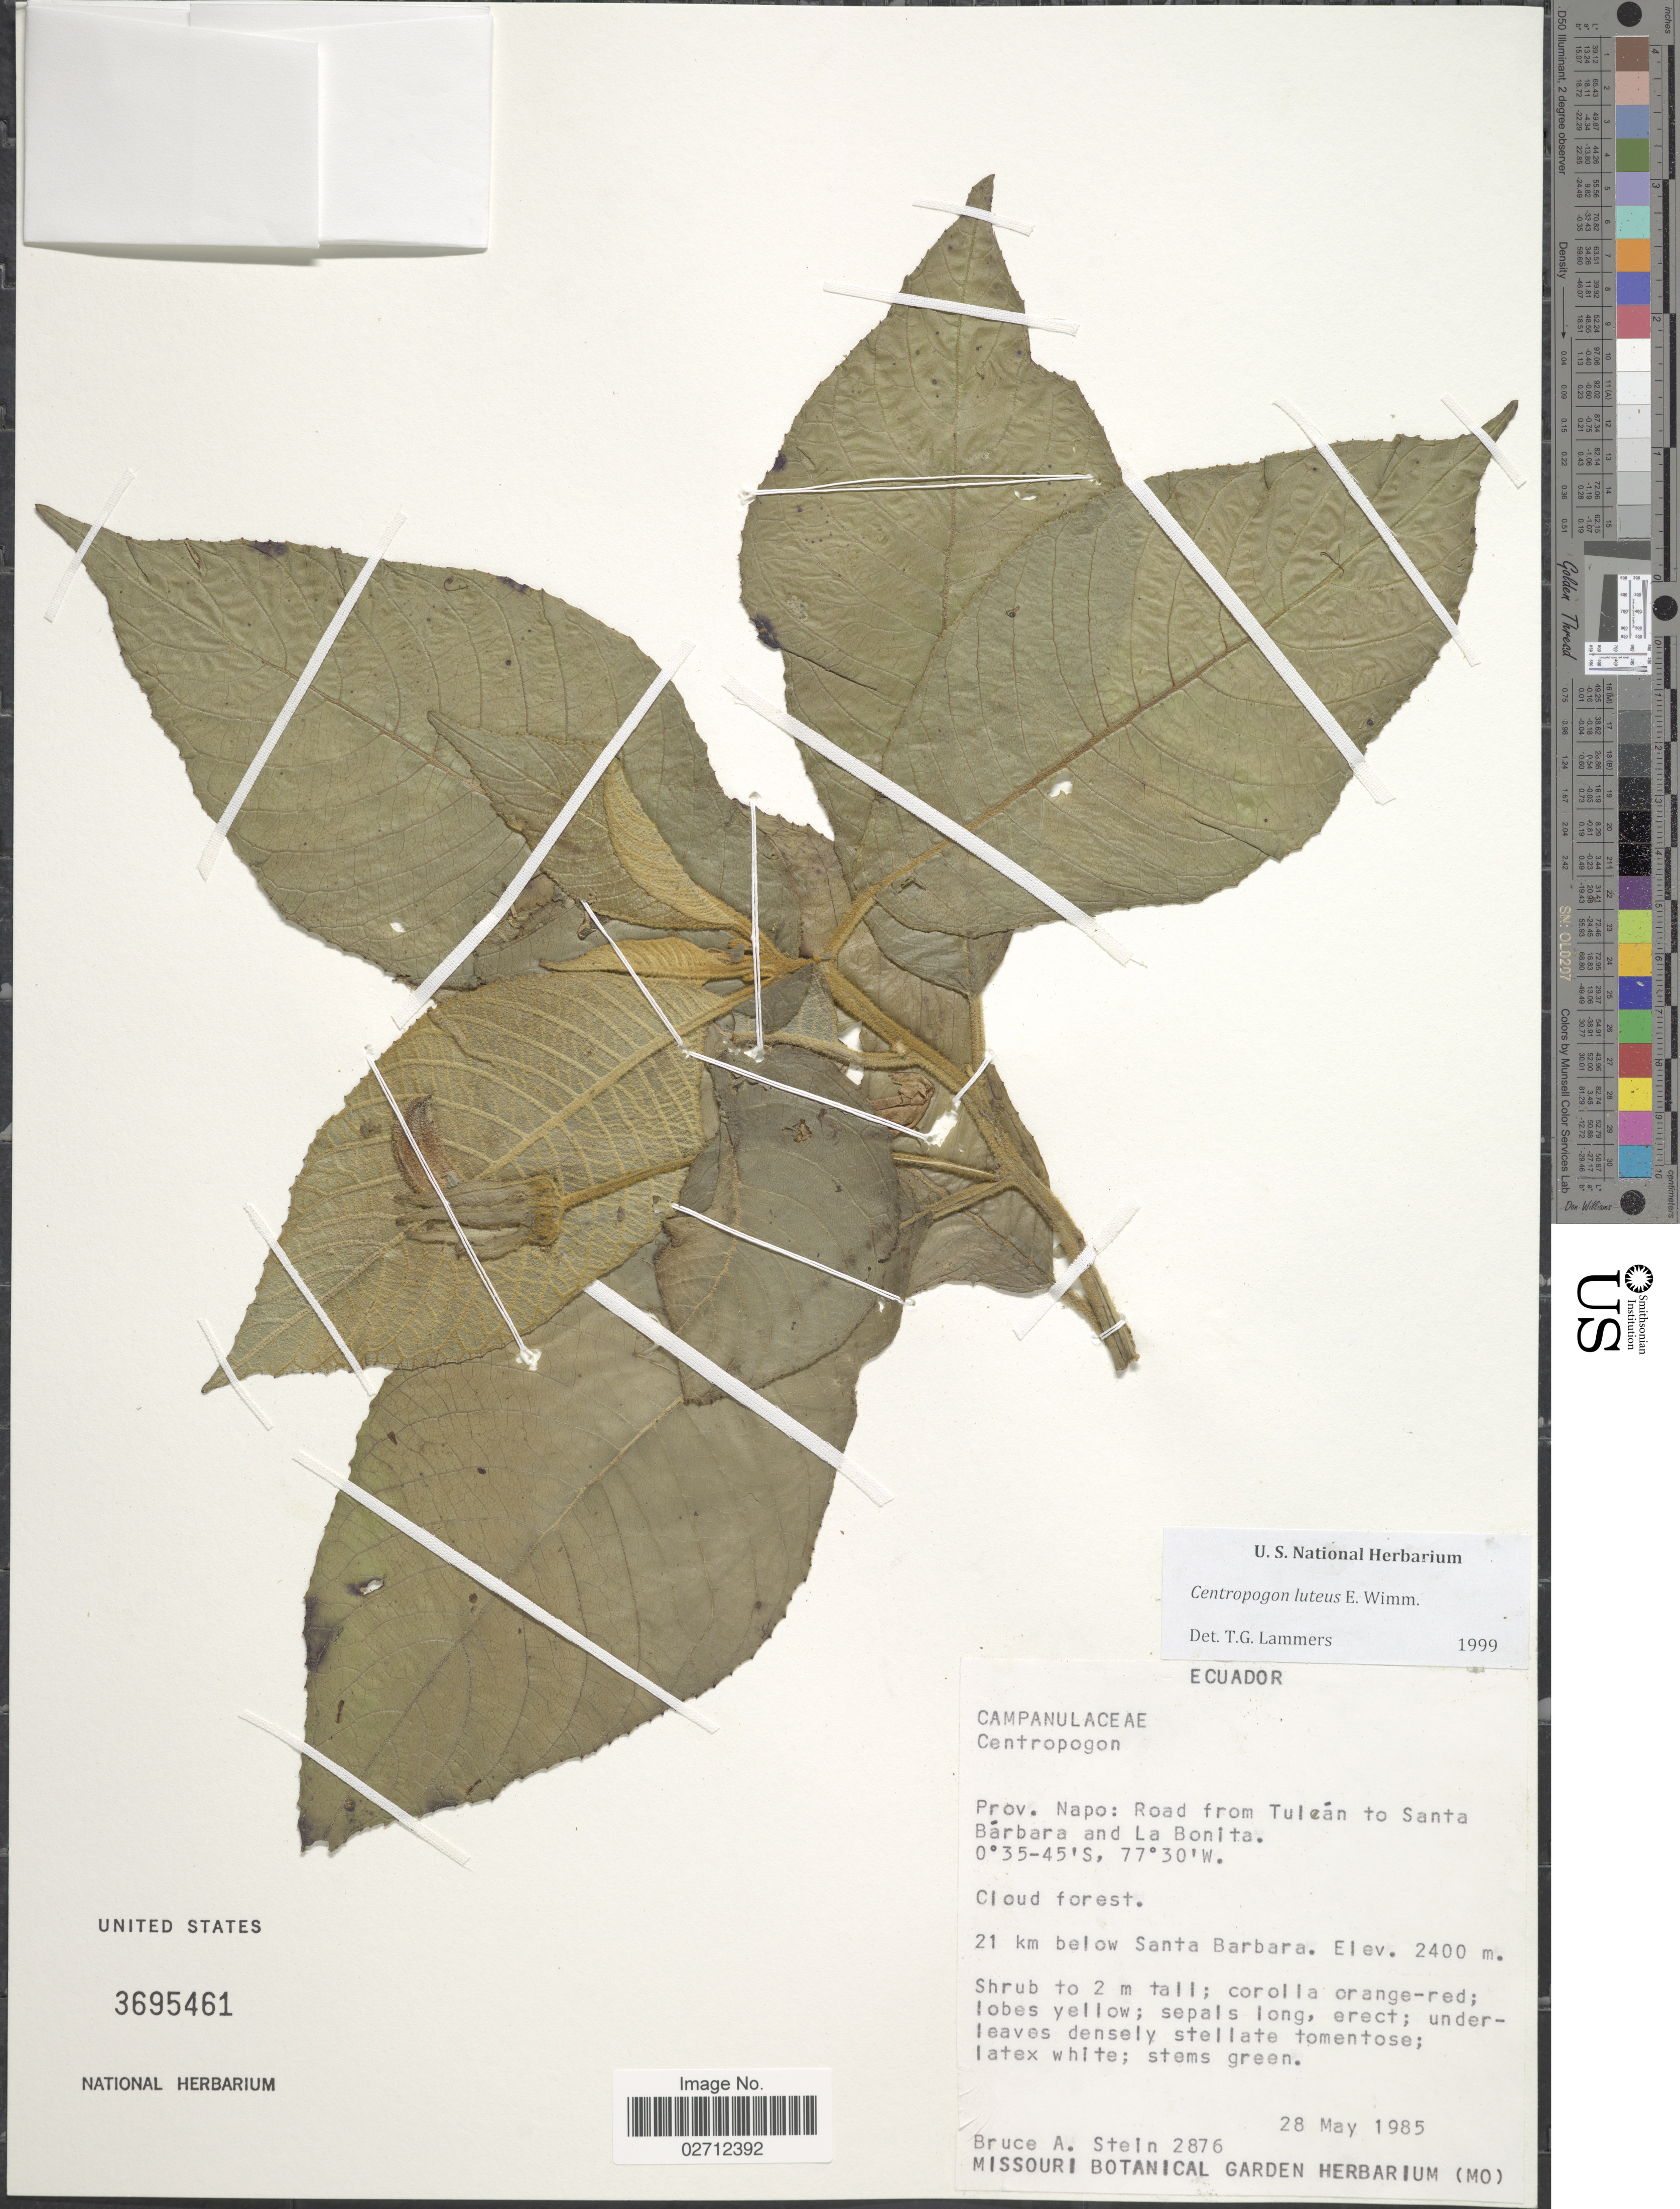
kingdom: Plantae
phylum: Tracheophyta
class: Magnoliopsida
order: Asterales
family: Campanulaceae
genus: Centropogon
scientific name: Centropogon luteus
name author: E. Wimm.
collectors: B. A. Stein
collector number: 2876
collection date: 1985-05-28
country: Ecuador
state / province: Napo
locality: Road from Tuléan to Santa Bárbara and La Bonita, Cloud forest. 21 km below Santa Barbara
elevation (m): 2400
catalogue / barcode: US 3695461